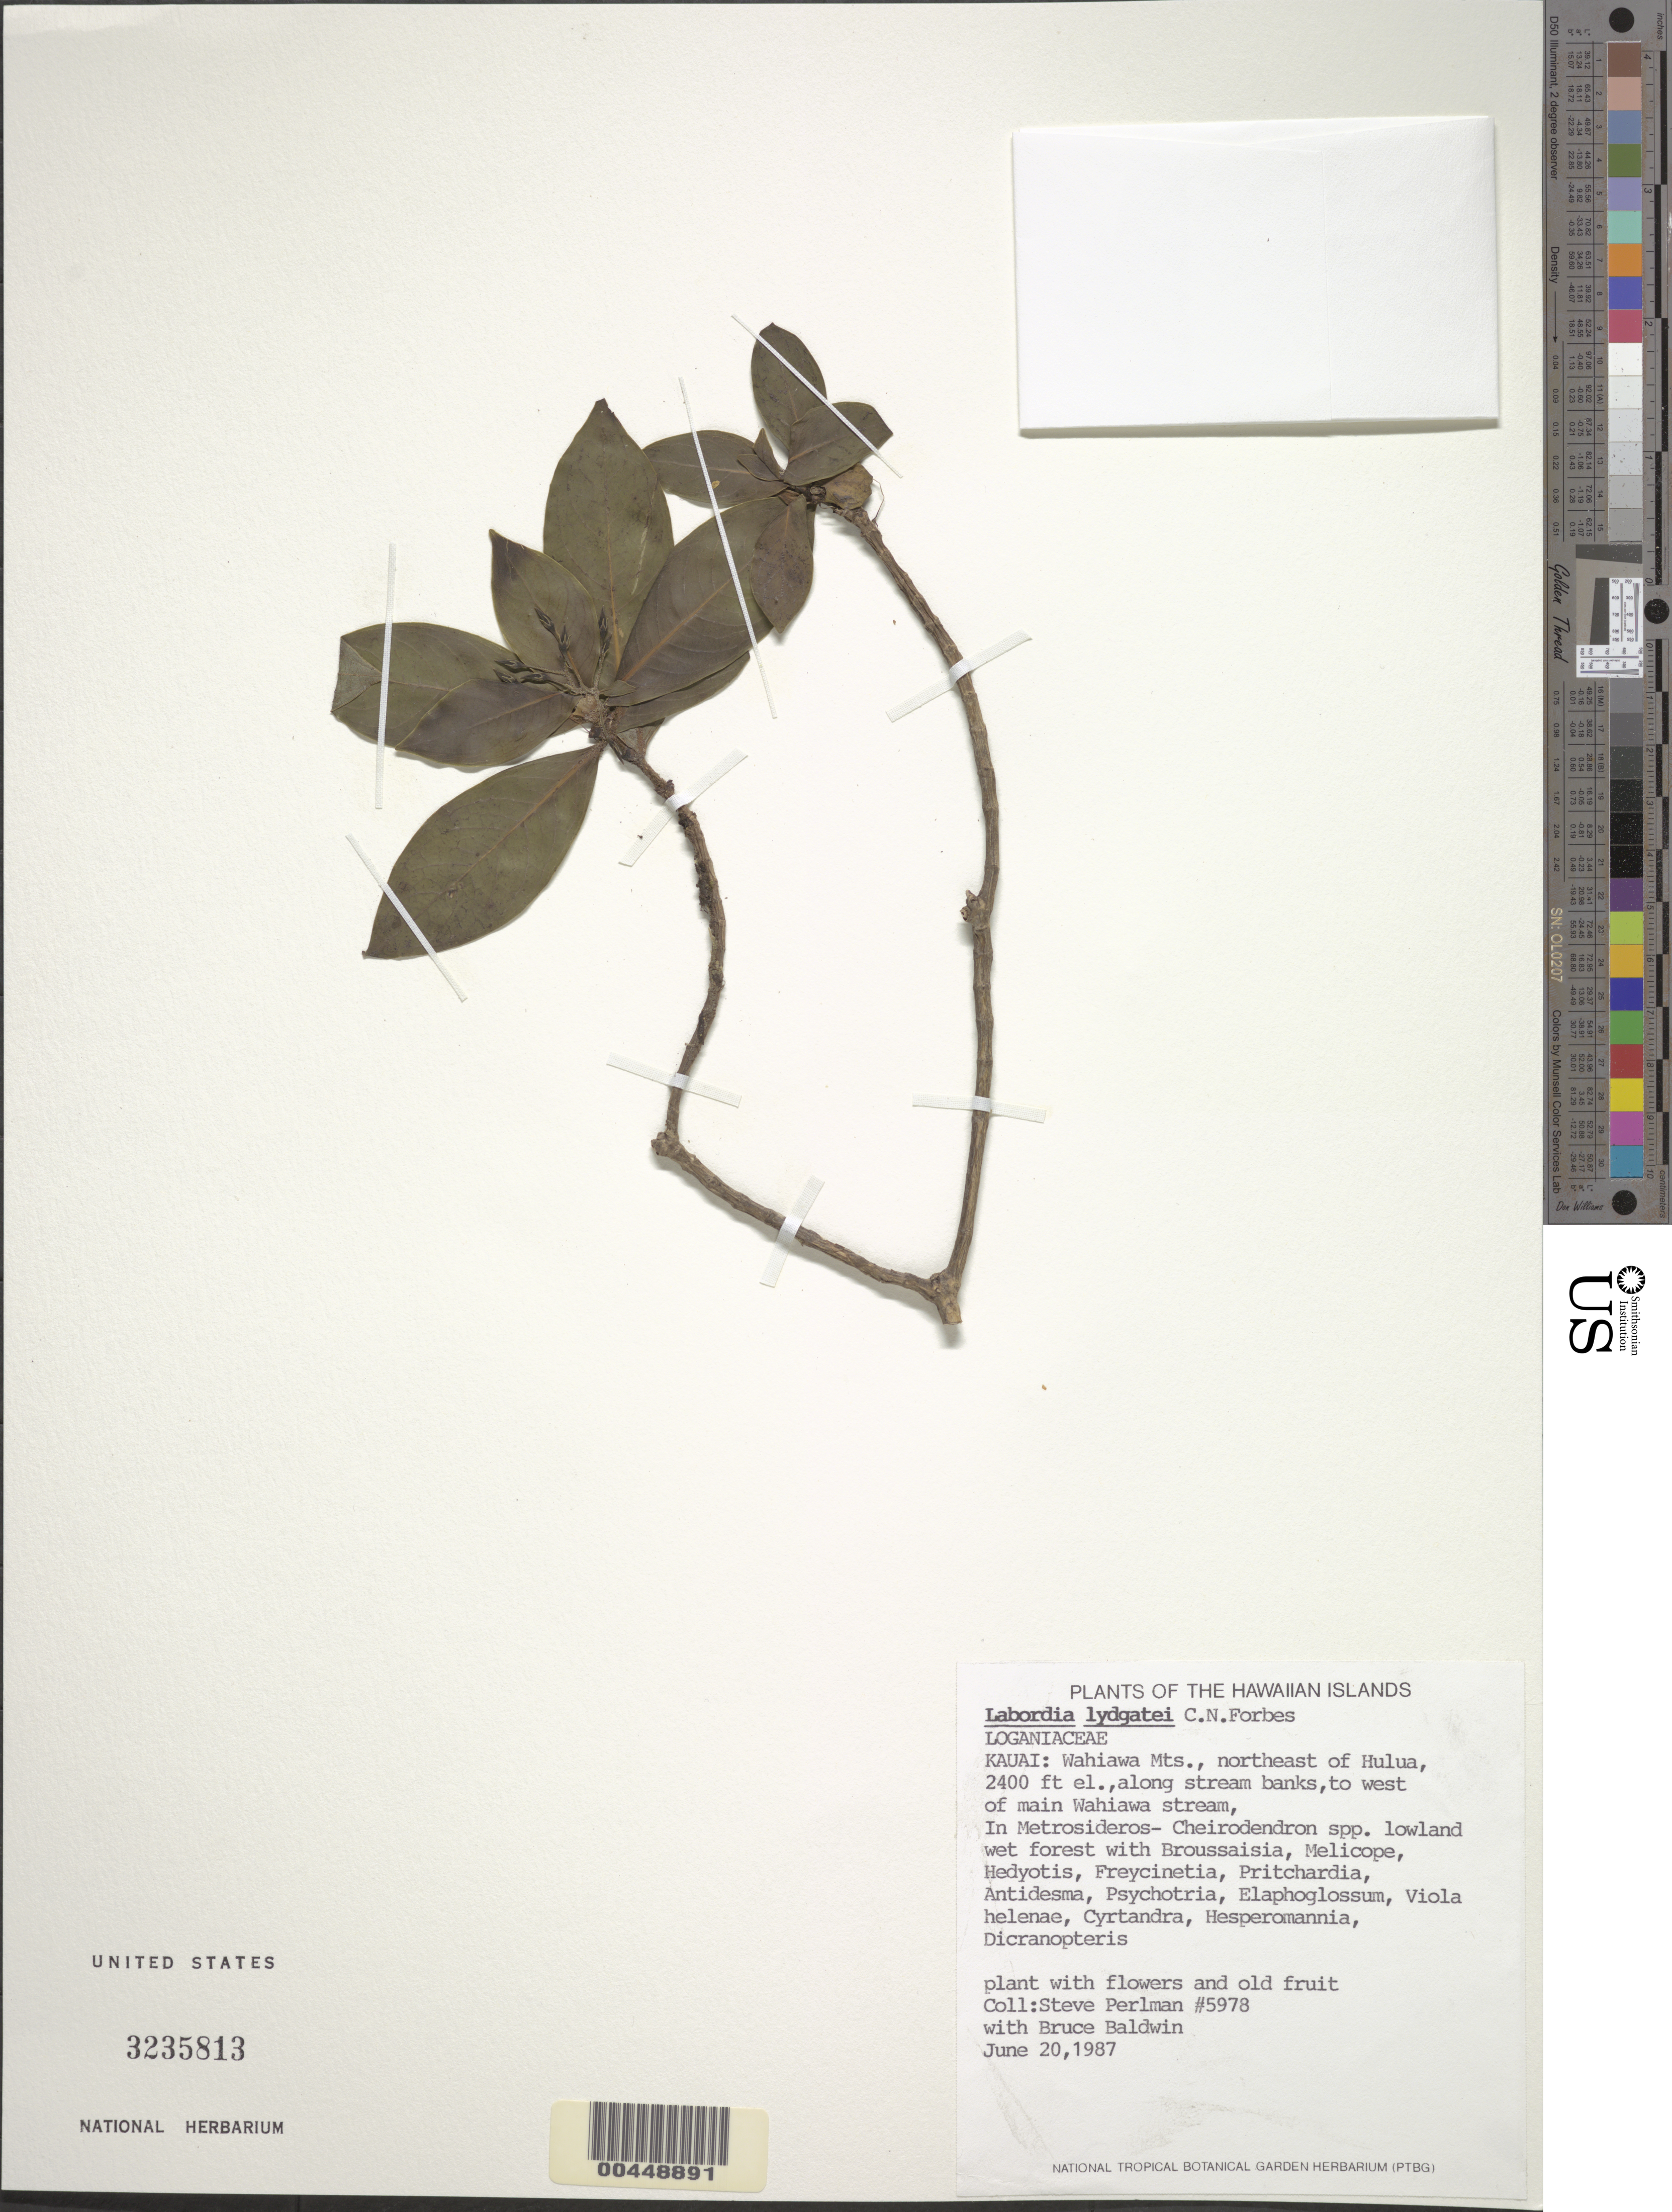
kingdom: Plantae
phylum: Tracheophyta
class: Magnoliopsida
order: Gentianales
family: Loganiaceae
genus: Geniostoma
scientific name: Geniostoma lydgatei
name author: (C.N. Forbes) Byng & Christenh.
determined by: Wagner, W. L., (BOT), Smithsonian Institution - National Museum of Natural History (UNITED STATES)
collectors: S. P. Perlman & B. Baldwin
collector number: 5978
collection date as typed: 20 Jun 1987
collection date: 1987-06-20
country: United States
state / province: Hawaii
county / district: Kauai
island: Kaua'i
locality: Wahiawa Mts., NE of Hulua, along stream banks, to W of main Wahiawa Stream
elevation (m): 732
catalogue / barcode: US 3235813